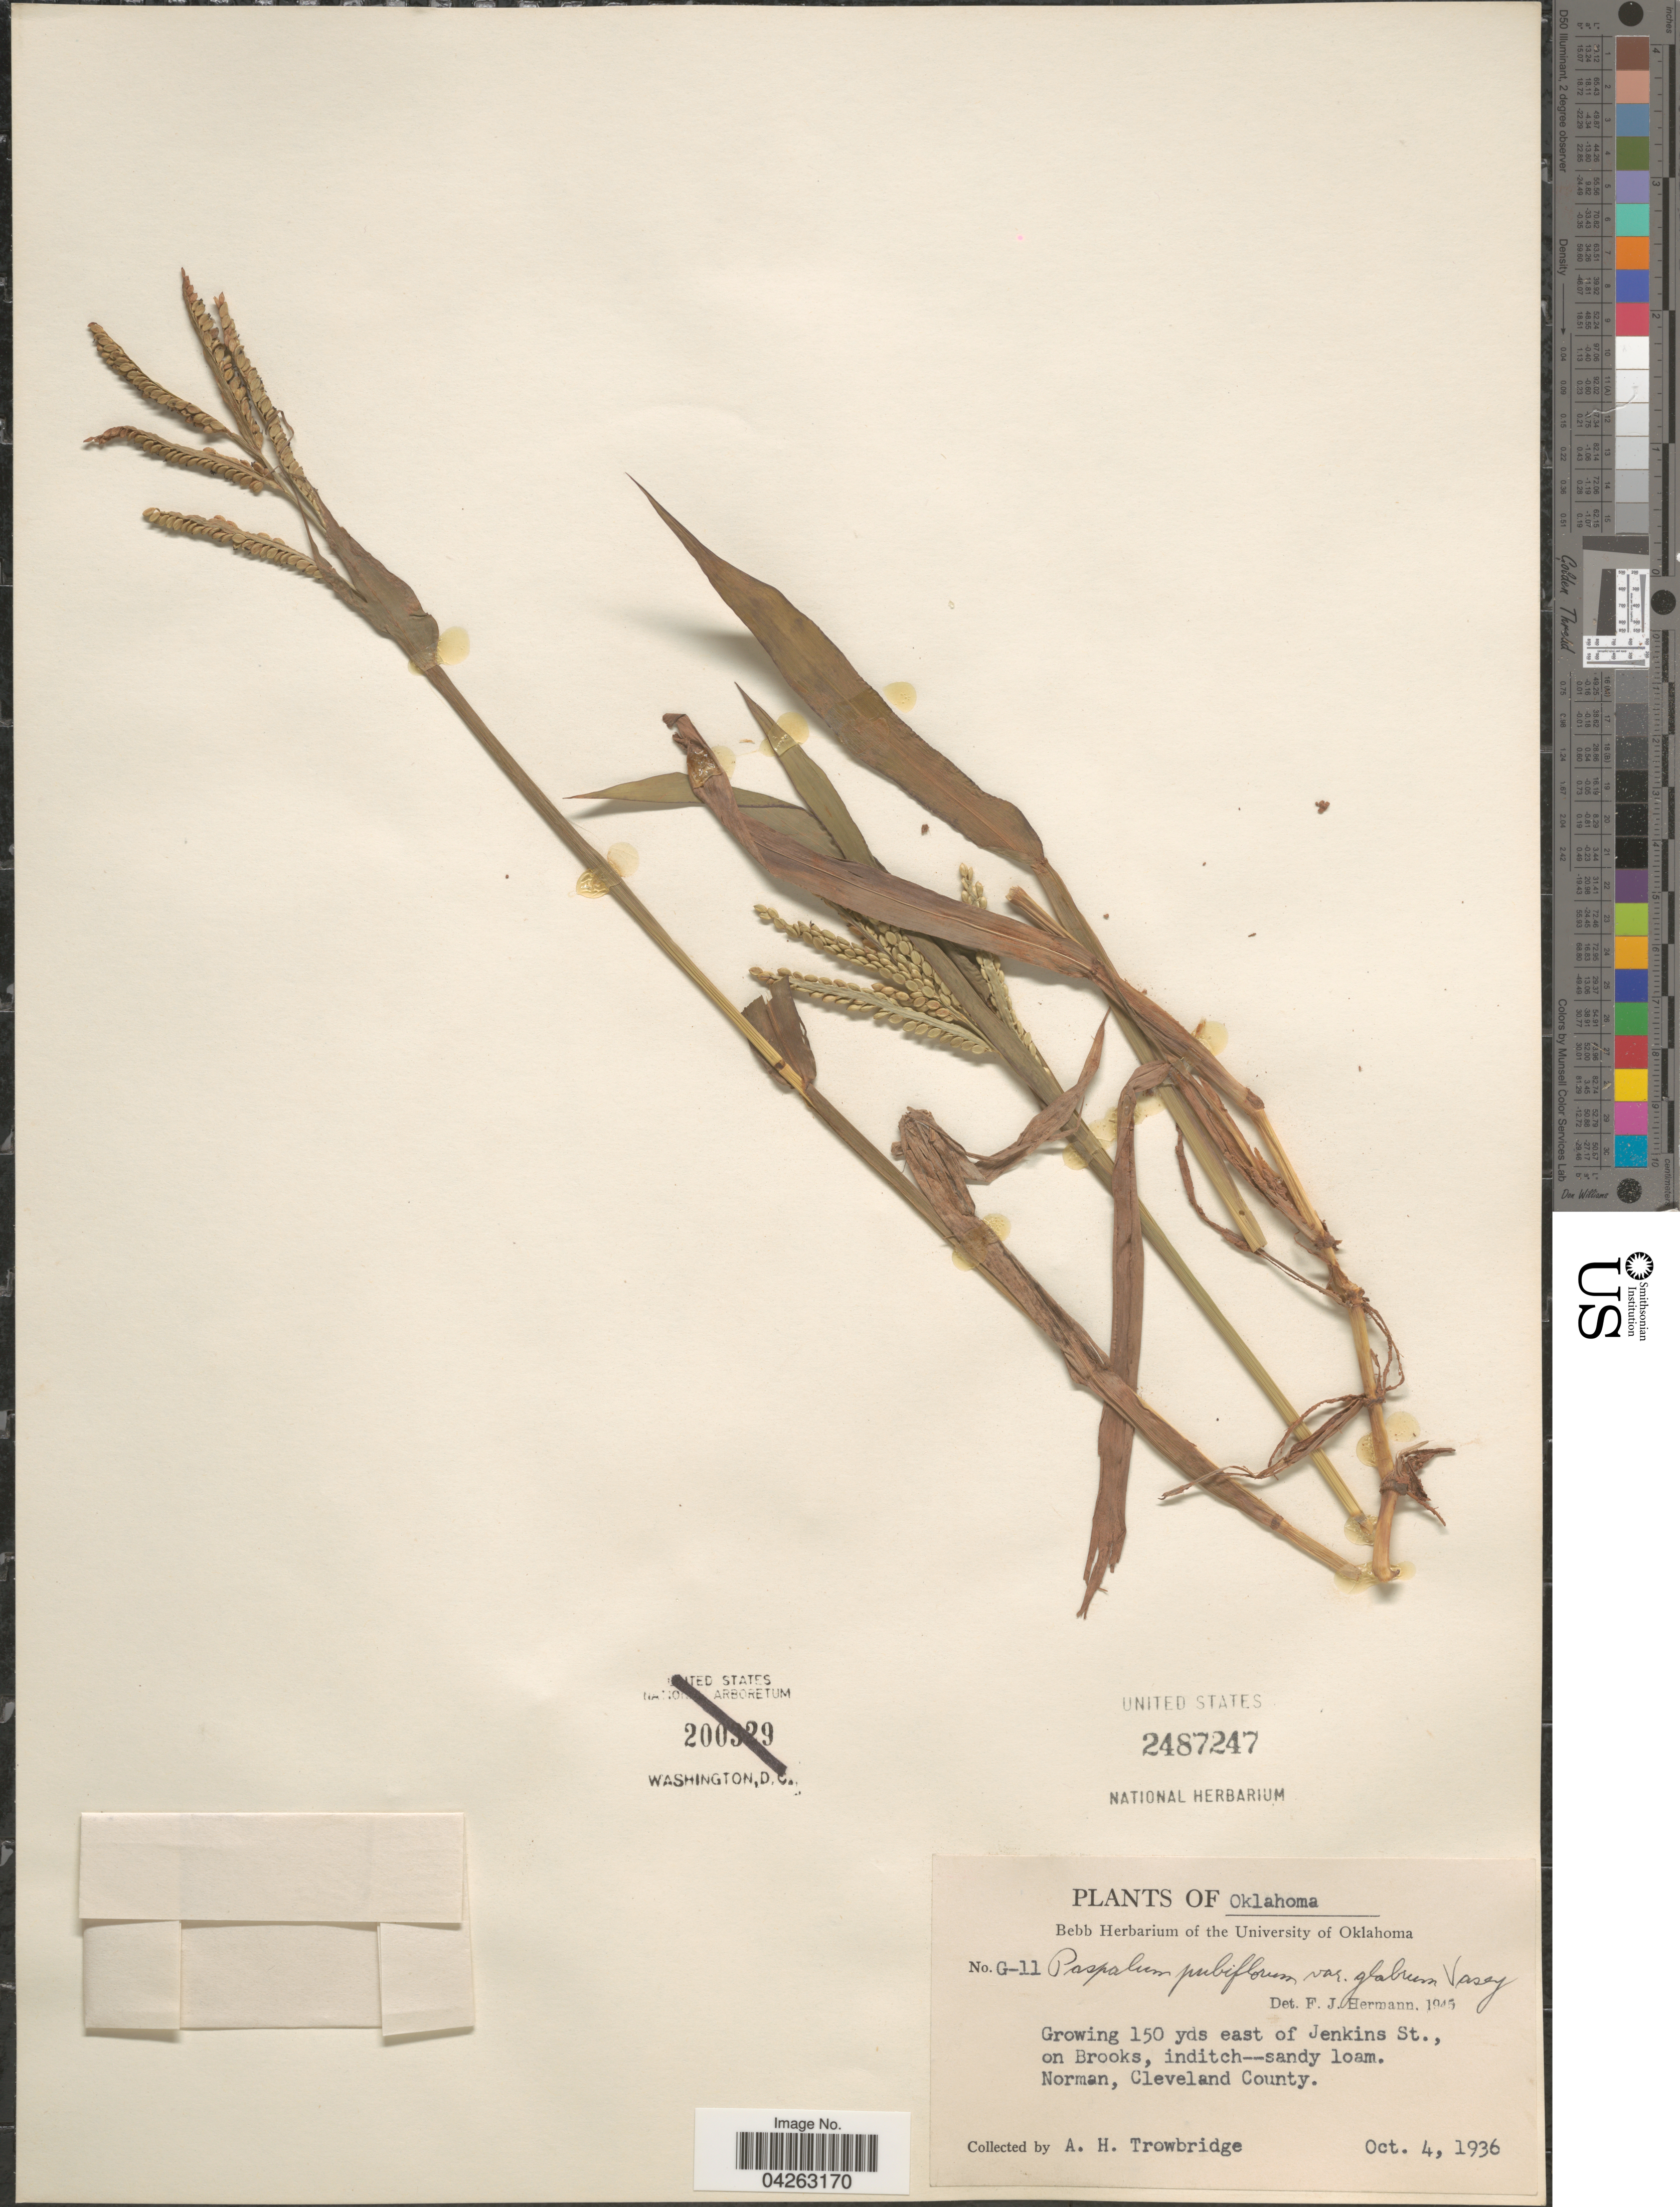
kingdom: Plantae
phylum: Tracheophyta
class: Liliopsida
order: Poales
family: Poaceae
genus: Paspalum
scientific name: Paspalum pubiflorum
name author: Rupr. ex E. Fourn.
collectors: A. H. Trowbridge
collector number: G-11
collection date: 1936-10-04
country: United States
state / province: Oklahoma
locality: Growing 150 yds east of Jenkins St., on Brooks, inditch-- sandy loam. Norman, Cleveland County.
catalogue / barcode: US 2487247